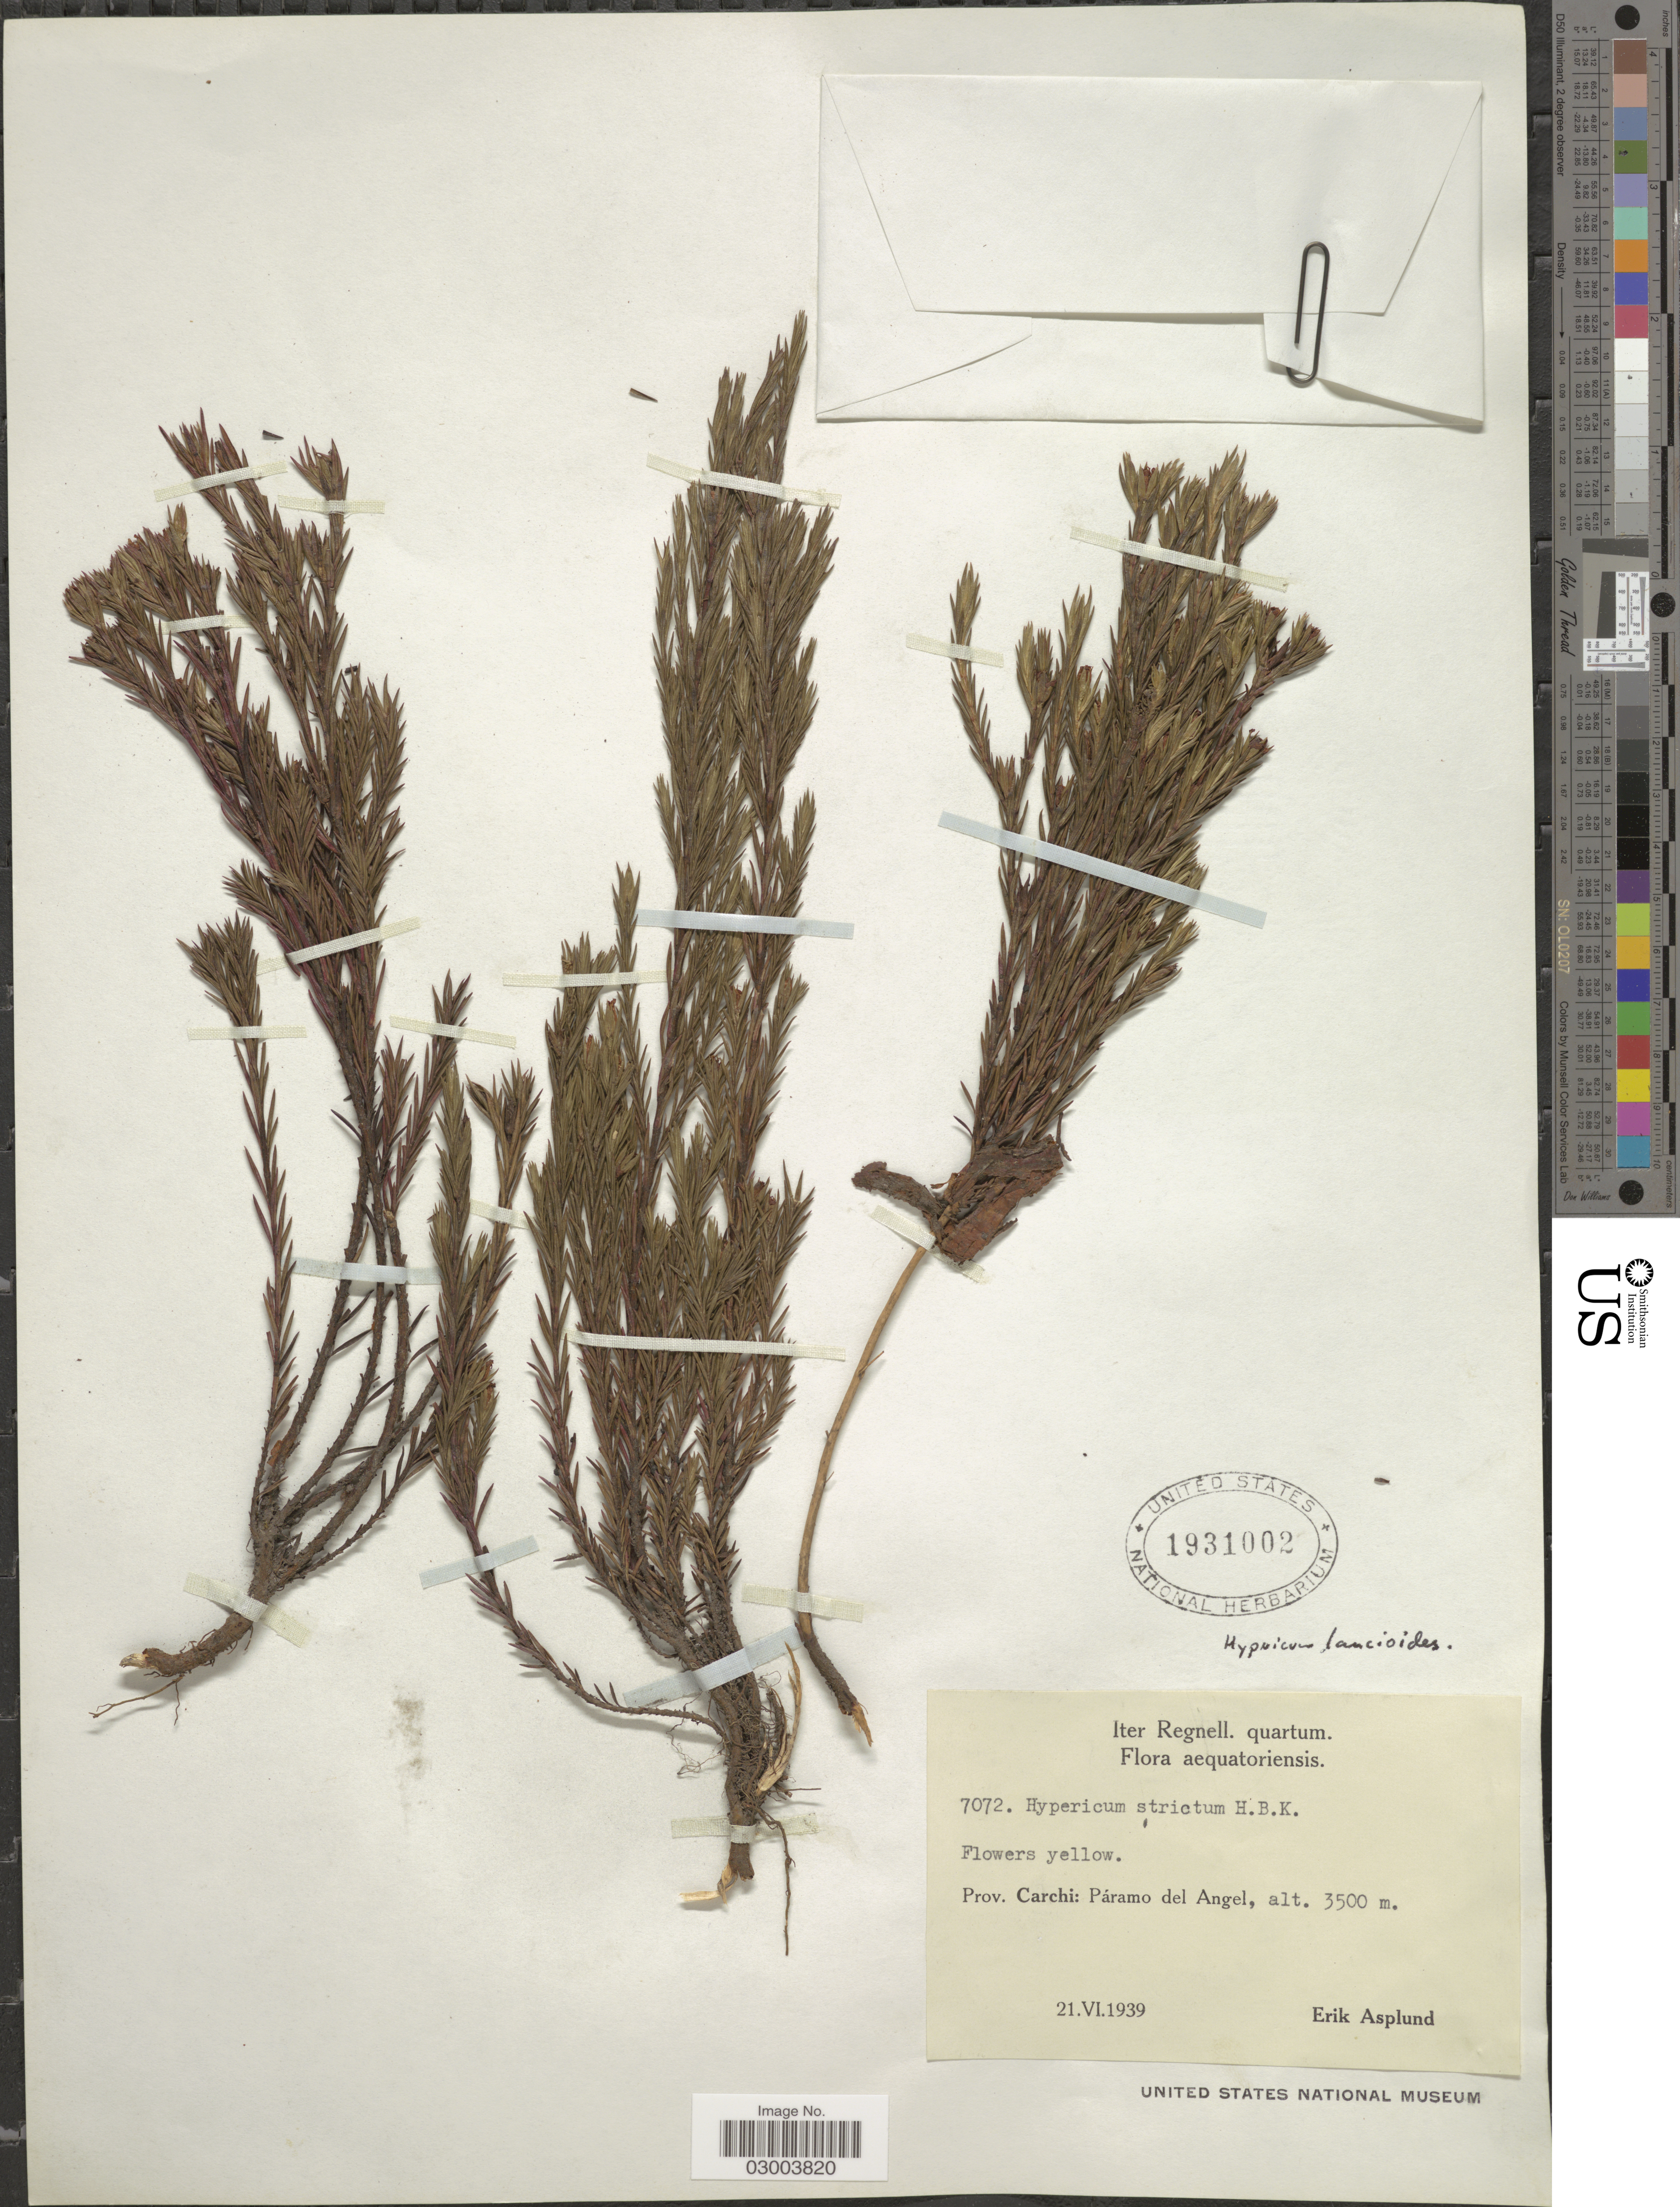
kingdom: Plantae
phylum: Tracheophyta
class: Magnoliopsida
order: Malpighiales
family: Hypericaceae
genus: Hypericum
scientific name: Hypericum lancioides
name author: Cuatrec.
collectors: E. Asplund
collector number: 7072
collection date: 1939-06-21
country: Ecuador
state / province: Carchi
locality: Páramo del Angel.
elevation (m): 3500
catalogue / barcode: US 1931002